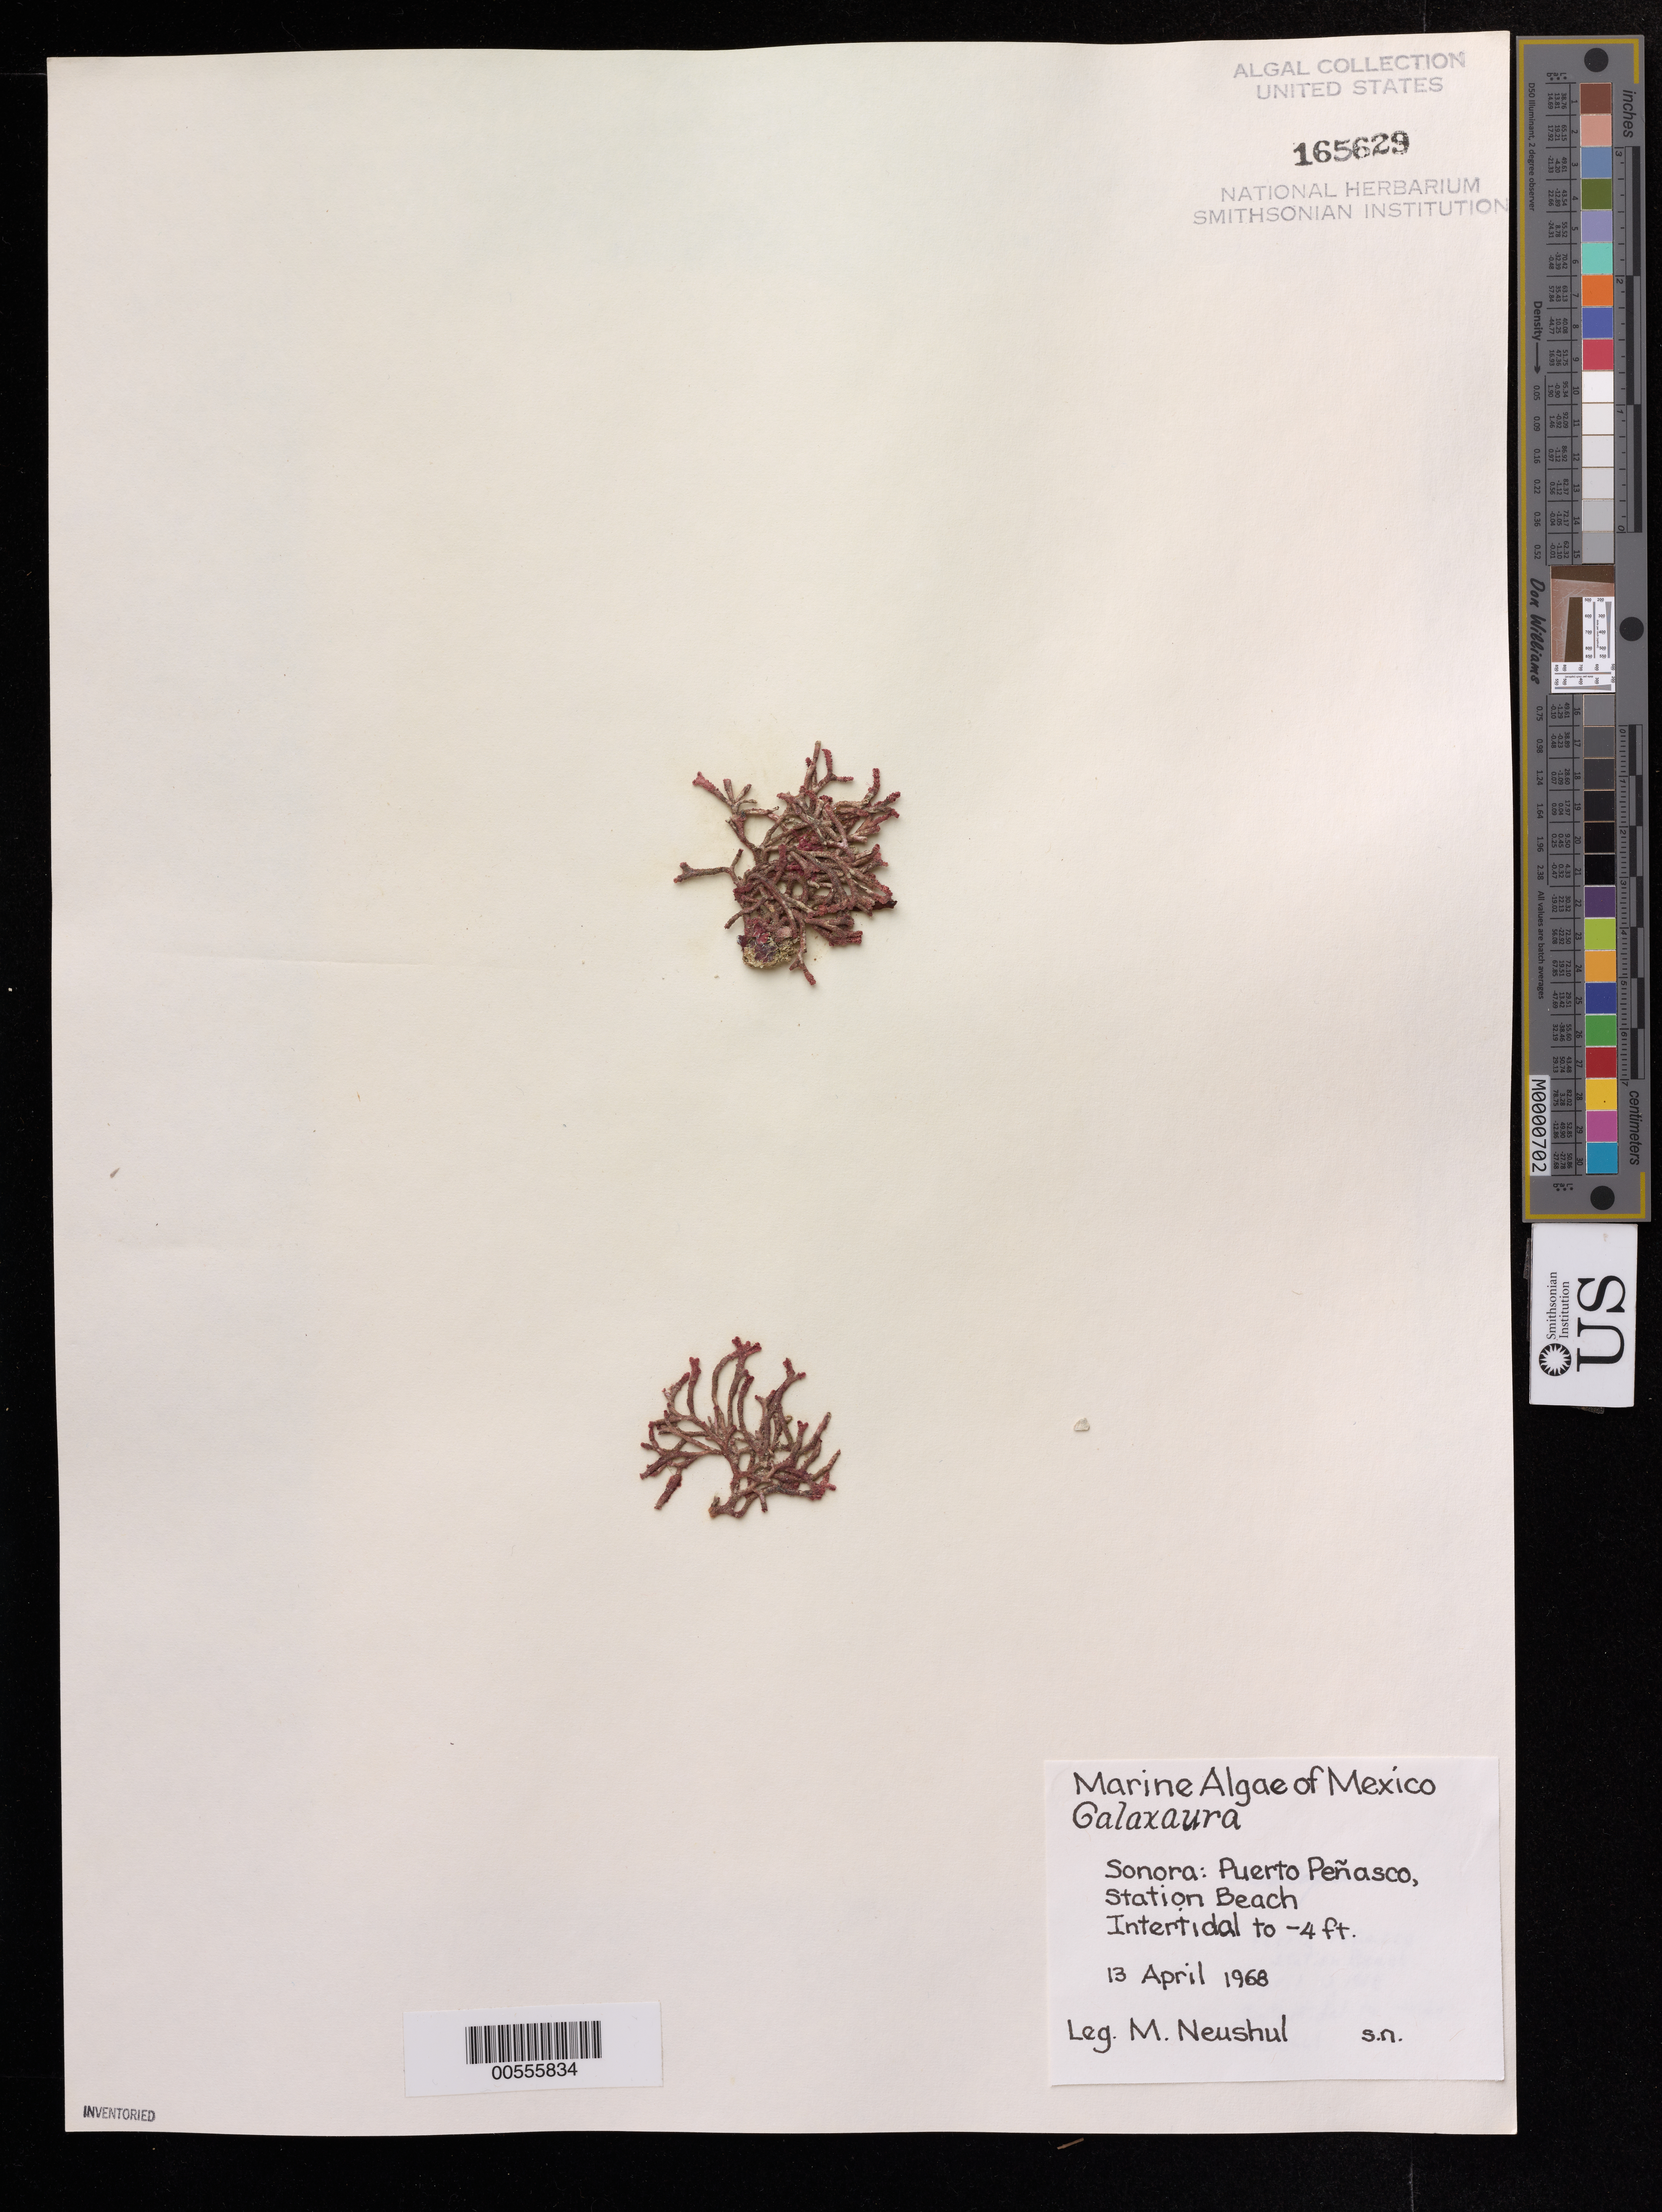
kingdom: Plantae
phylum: Rhodophyta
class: Florideophyceae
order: Nemaliales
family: Galaxauraceae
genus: Galaxaura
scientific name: Galaxaura sp.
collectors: M. Neushul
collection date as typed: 13 Apr 1968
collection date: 1968-04-13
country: Mexico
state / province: Sonora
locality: Puerto Penasco, Playa Estacion (Station Beach)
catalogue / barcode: US 165629